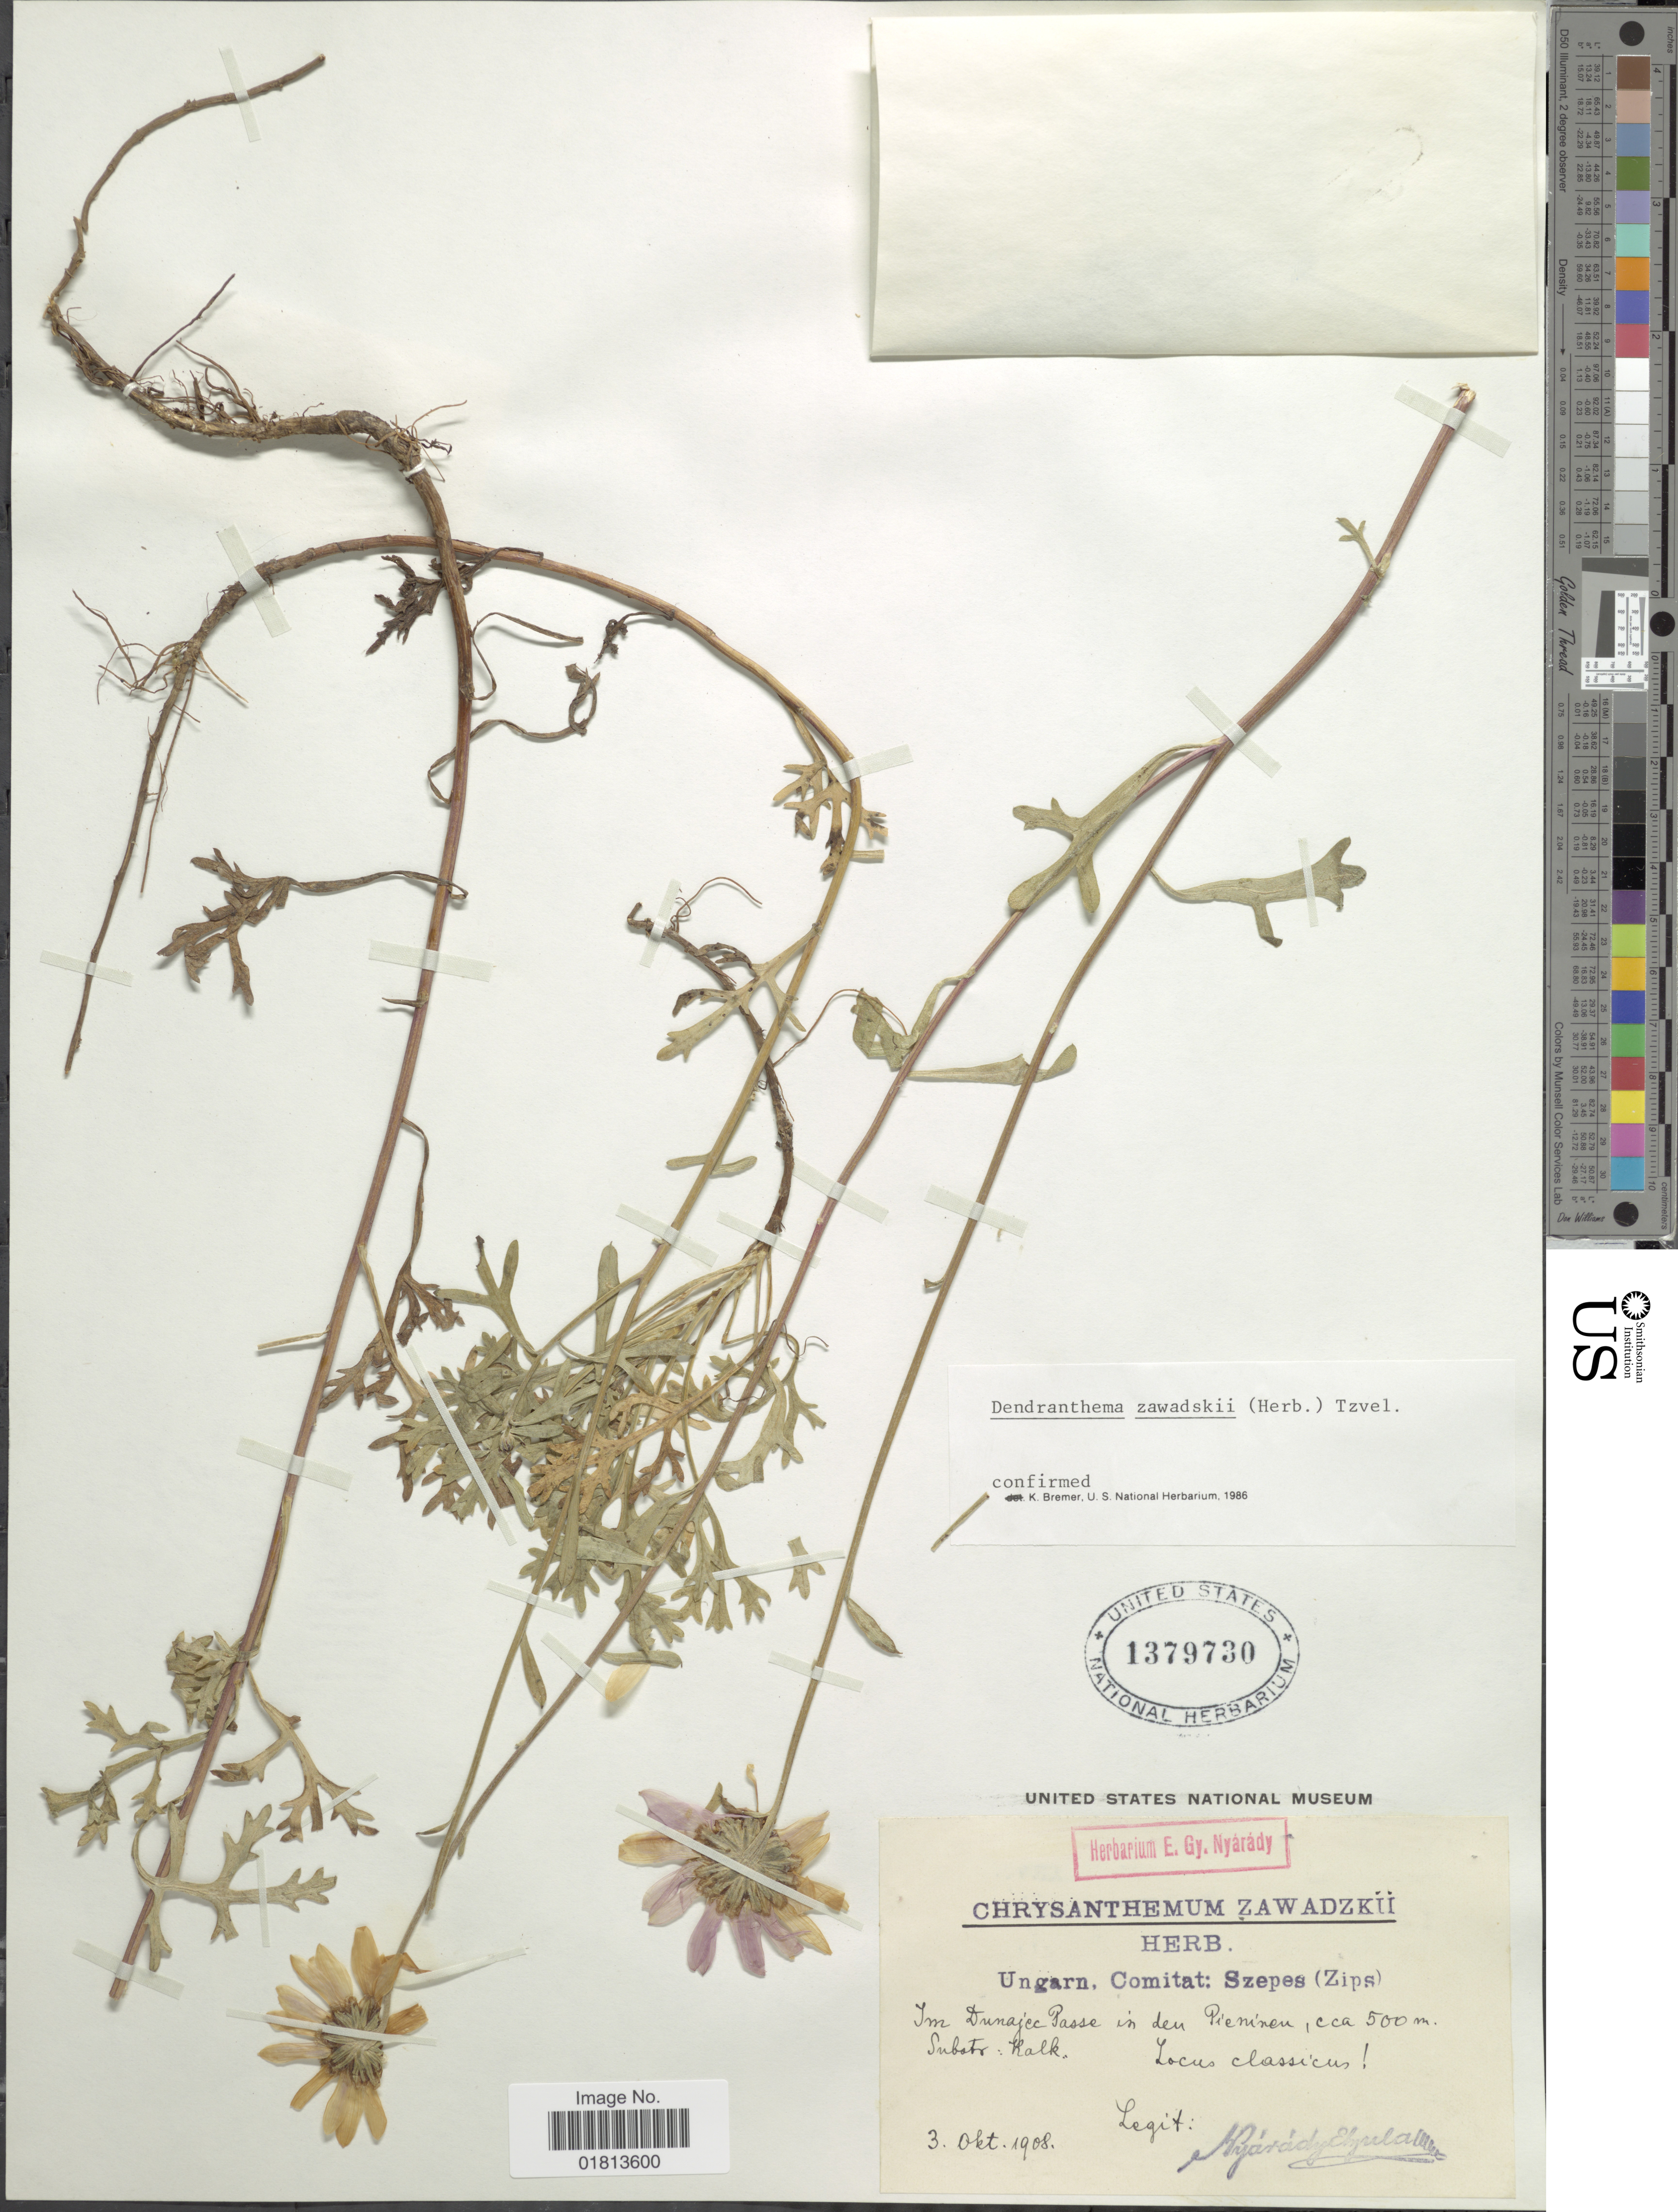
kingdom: Plantae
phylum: Tracheophyta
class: Magnoliopsida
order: Asterales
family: Asteraceae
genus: Dendranthema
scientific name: Dendranthema zawadskii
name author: (Herbich) Tzvelev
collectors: E. Nyärädy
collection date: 1908-10-03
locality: Im Dunajec Passe in den Piemneu [interpreted]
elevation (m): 500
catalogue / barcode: US 1379730